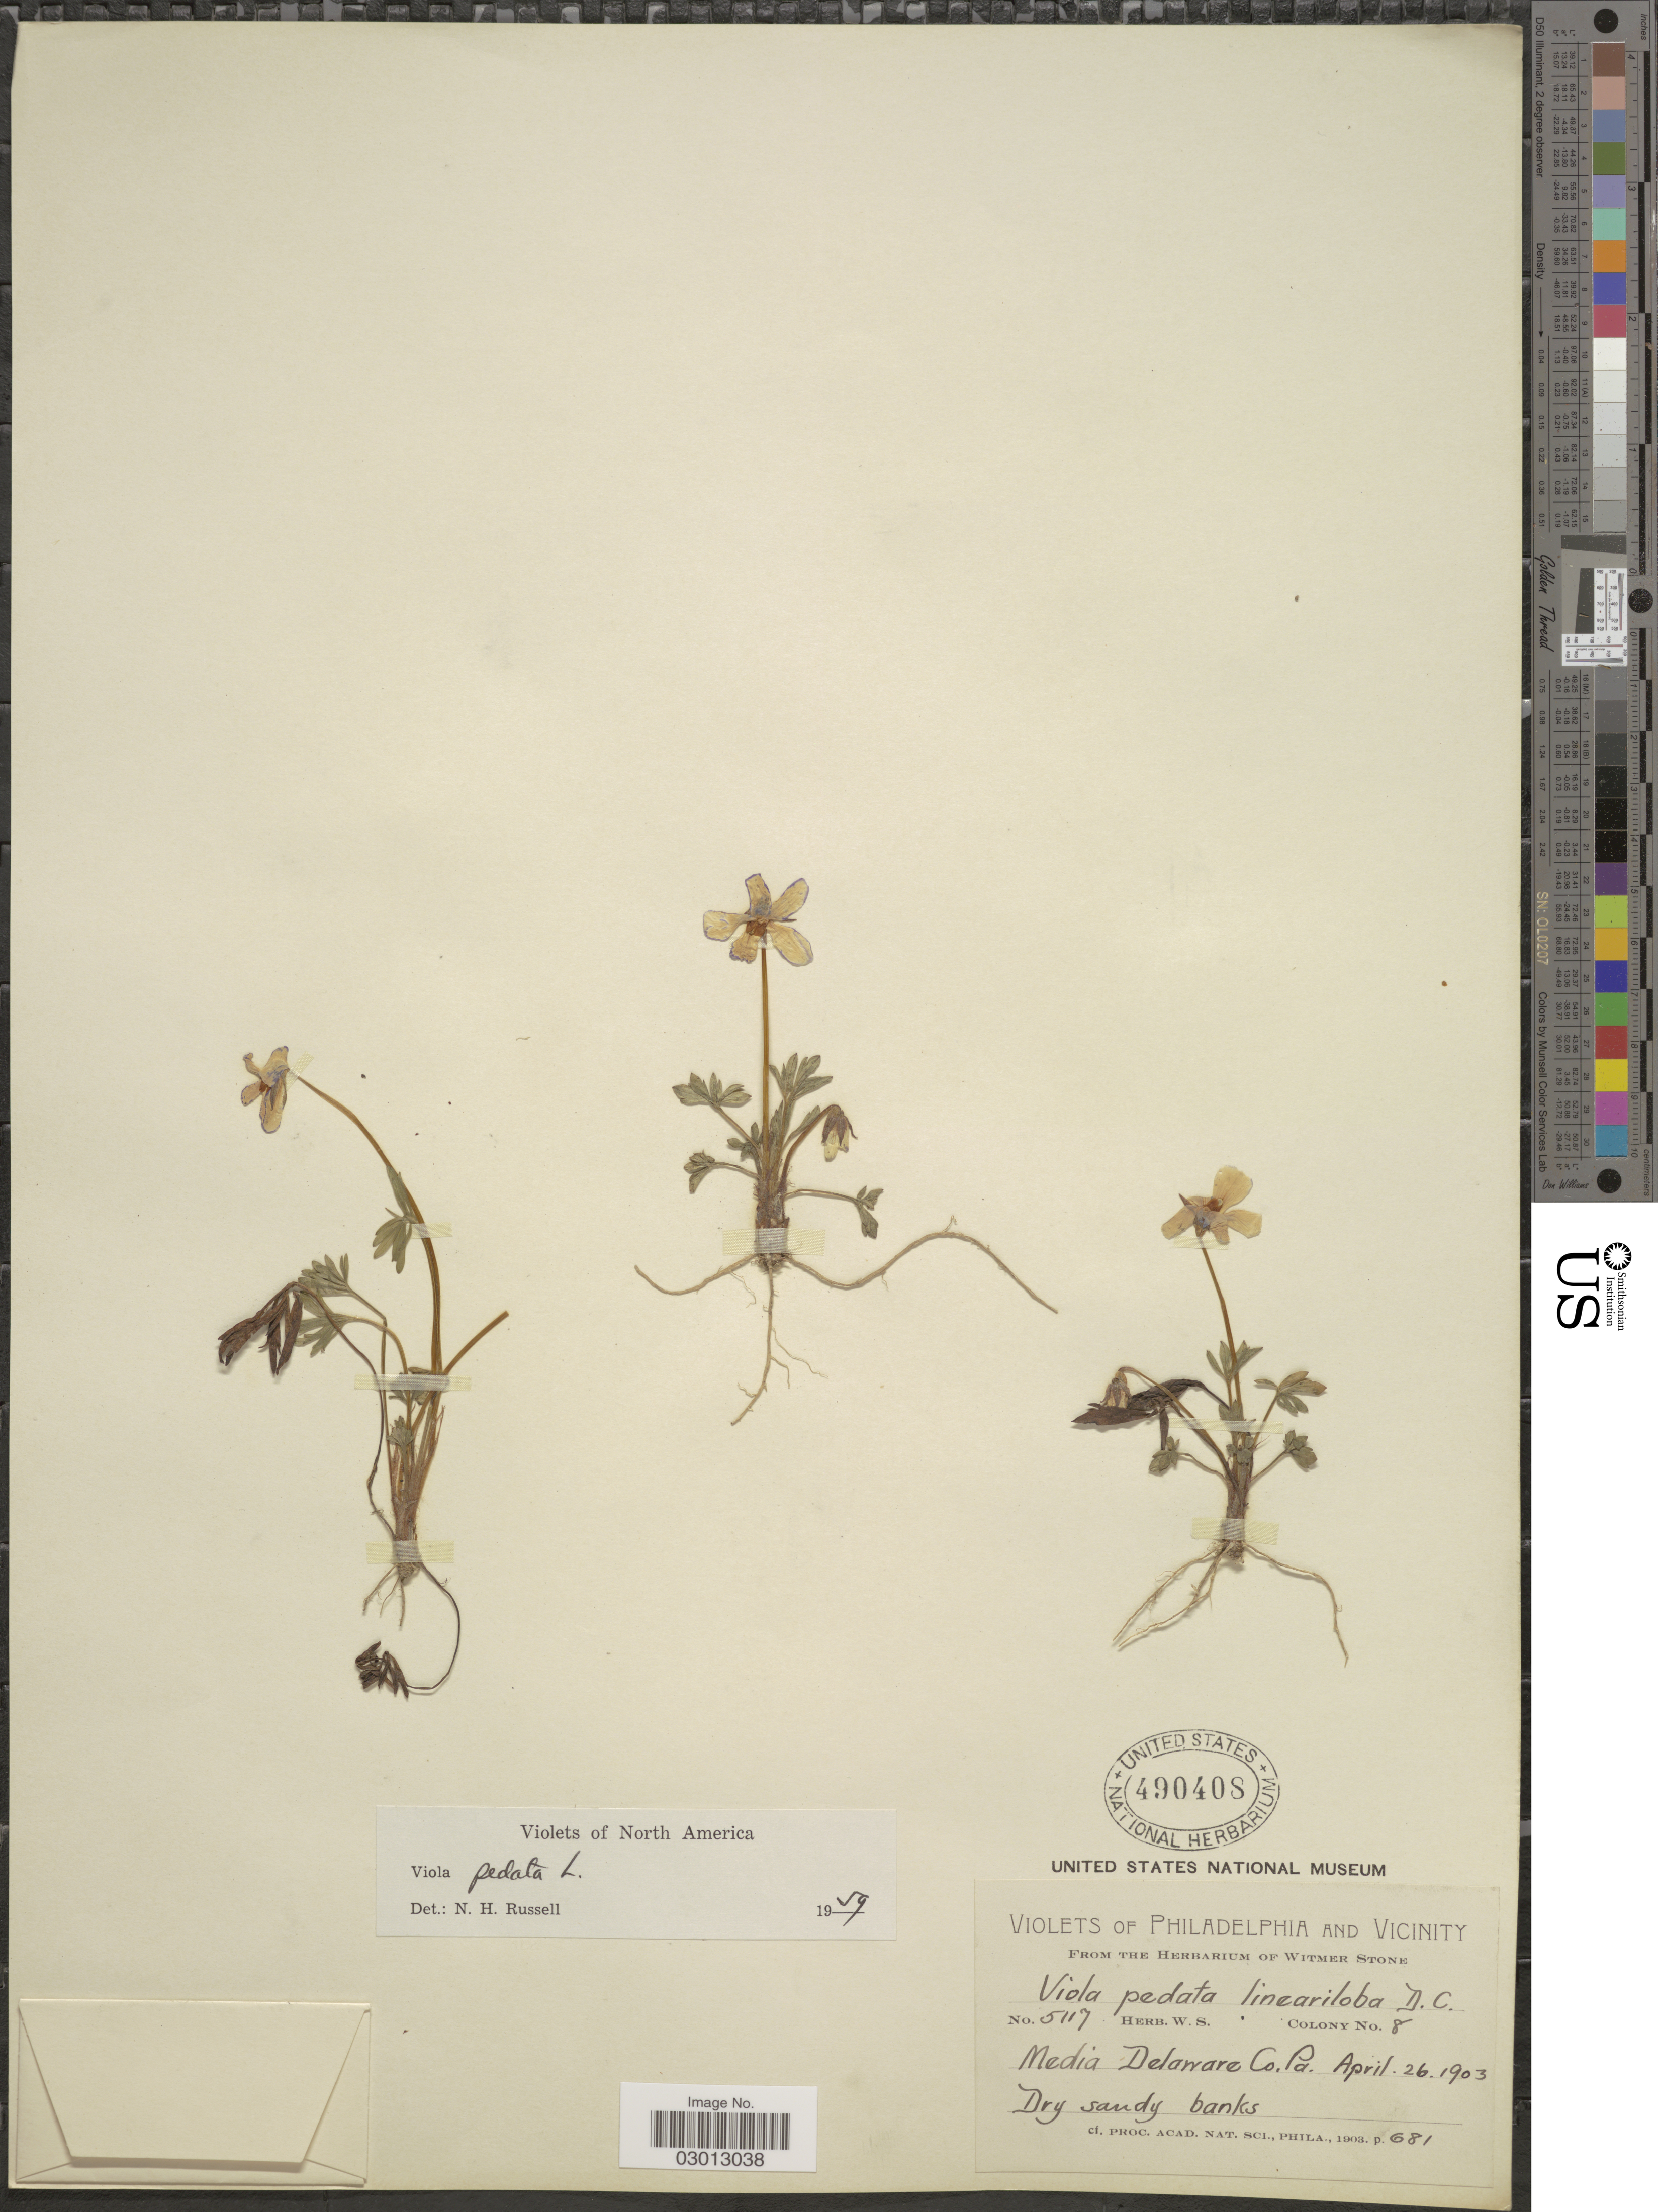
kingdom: Plantae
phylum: Tracheophyta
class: Magnoliopsida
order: Malpighiales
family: Violaceae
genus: Viola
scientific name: Viola pedata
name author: L.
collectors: Ex herb Witmer Stone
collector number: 5117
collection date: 1903-04-26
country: United States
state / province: Pennsylvania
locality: Philadelphia and Vicinity. Media Delaware Co. Pa.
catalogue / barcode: US 490408